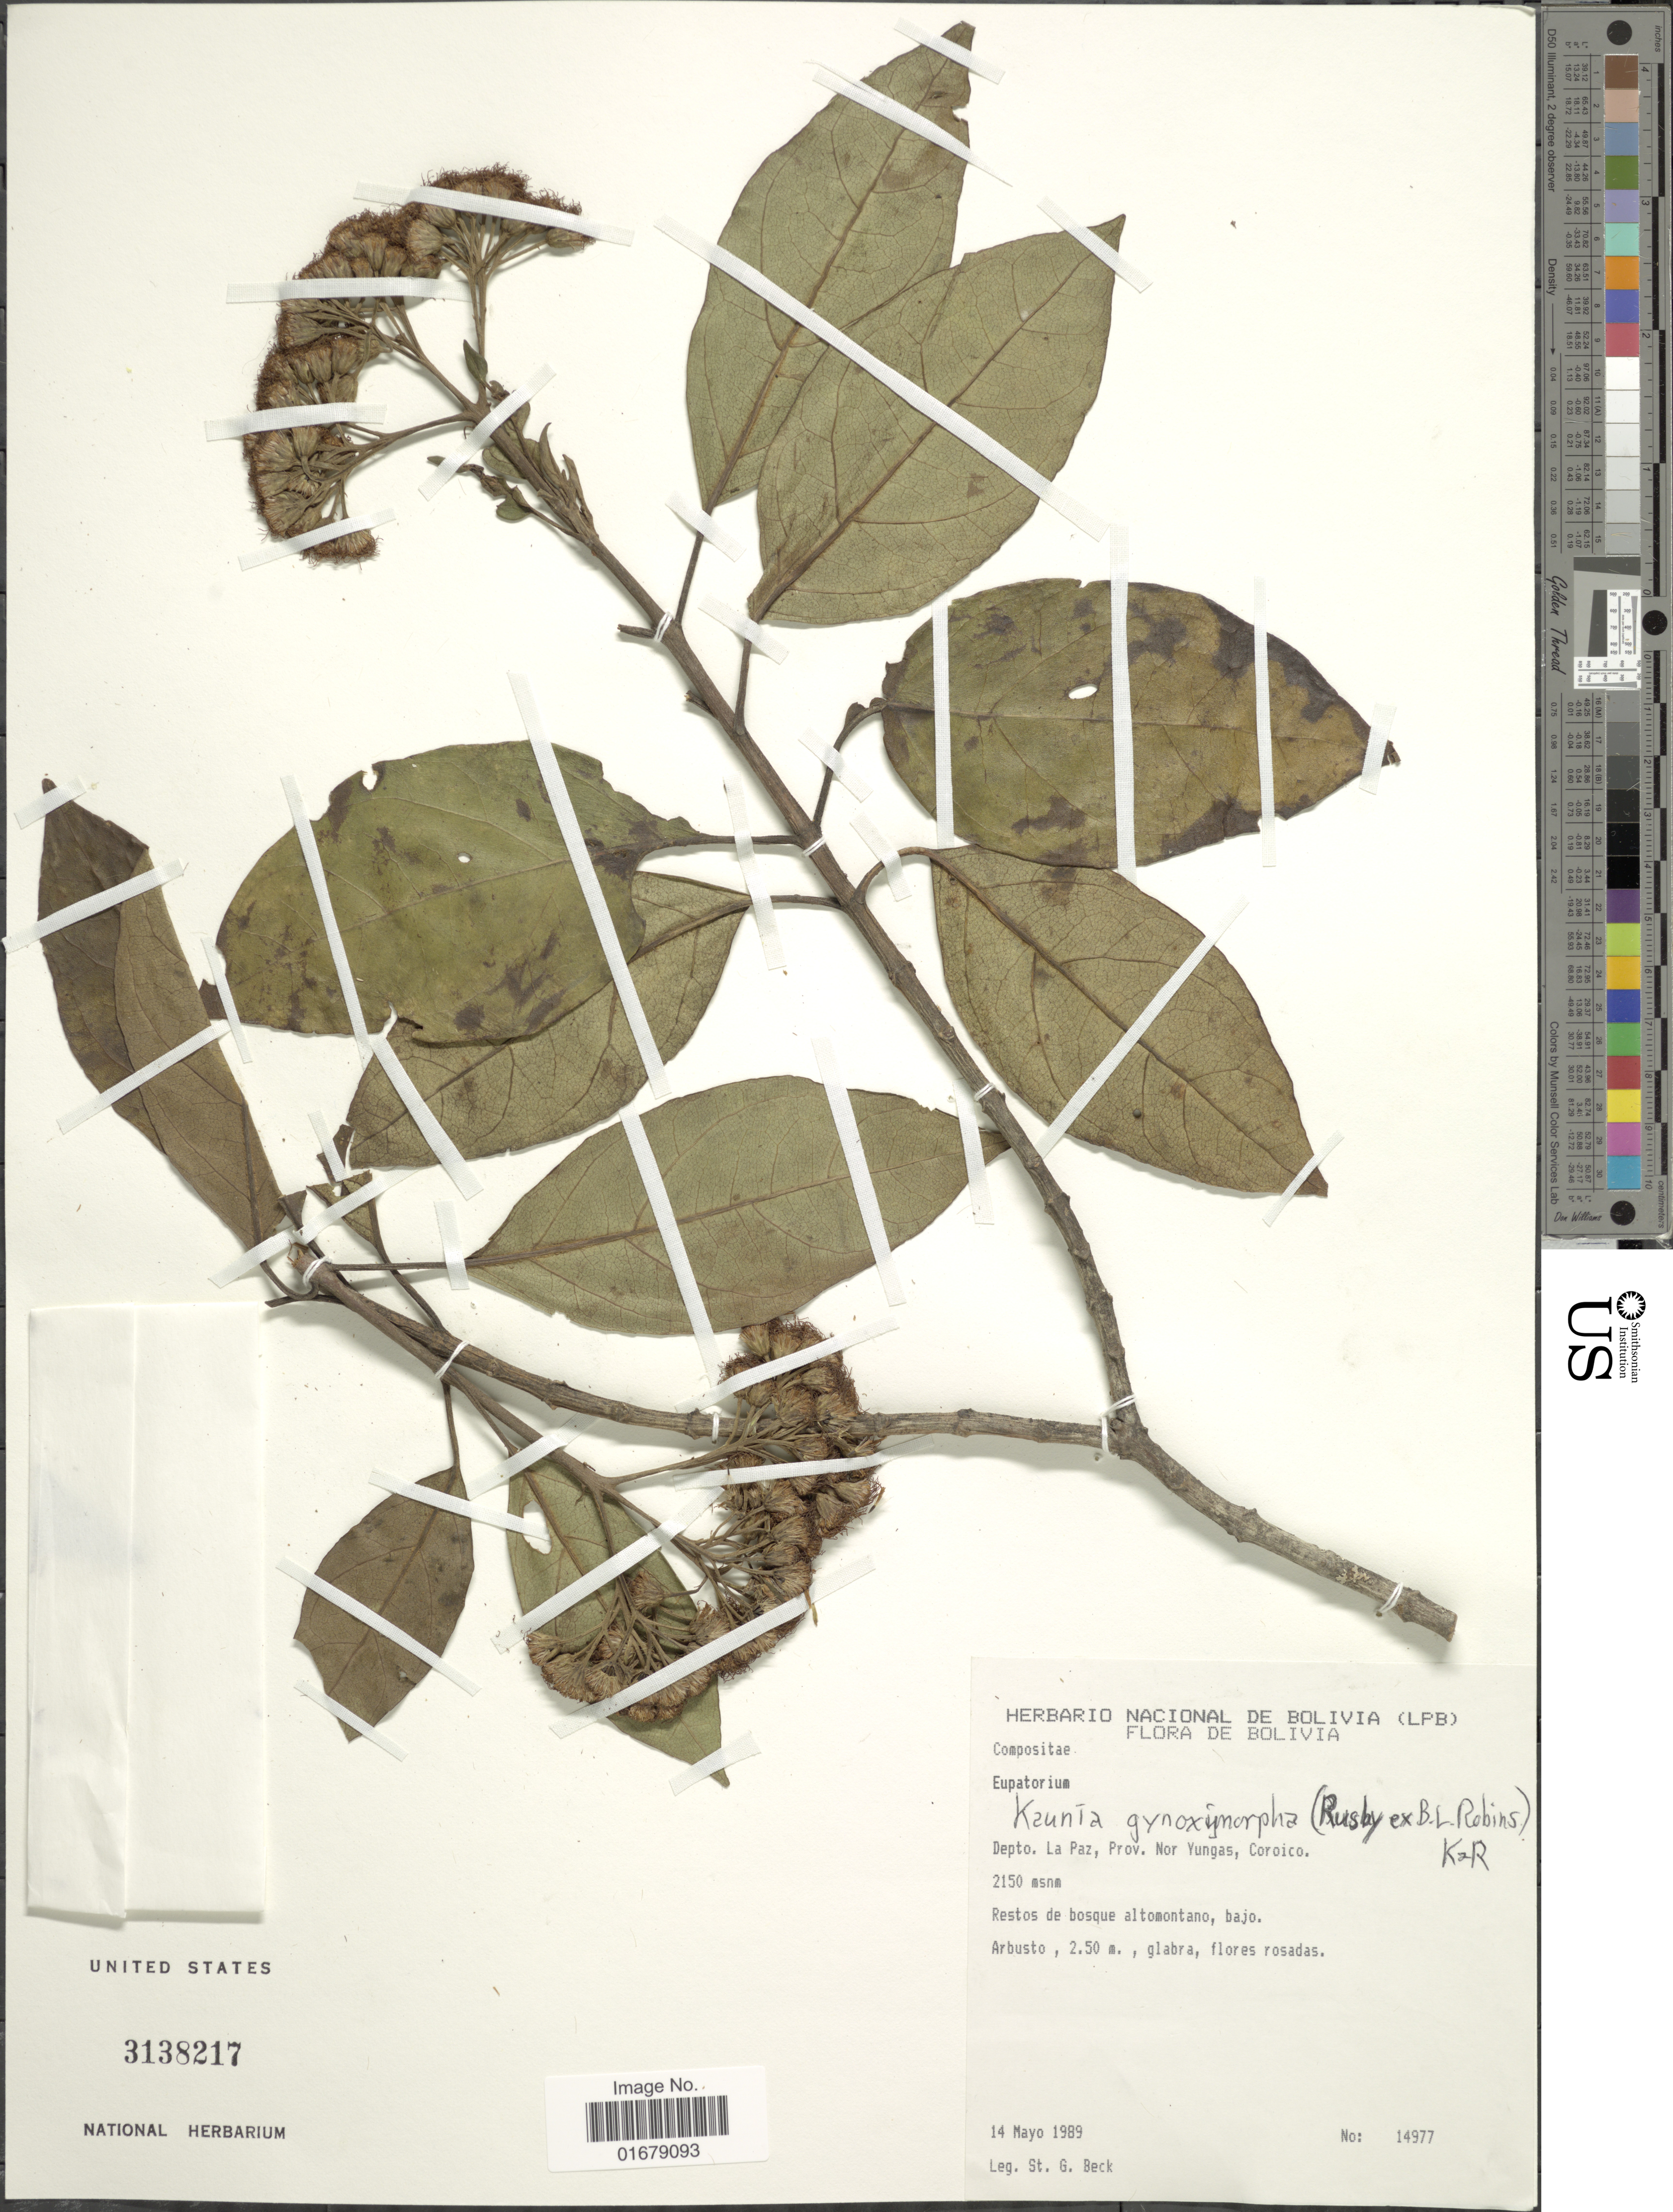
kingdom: Plantae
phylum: Tracheophyta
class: Magnoliopsida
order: Asterales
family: Asteraceae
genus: Kaunia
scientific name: Kaunia gynoximorpha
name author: (Rusby ex B.L. Rob.) R.M. King & H. Rob.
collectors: S. G. Beck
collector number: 14977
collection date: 1989-05-14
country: Bolivia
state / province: La Paz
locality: Bolivia. Depto. La Paz, Prov. Nor Yungas, Coroico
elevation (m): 2150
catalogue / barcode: US 3138217